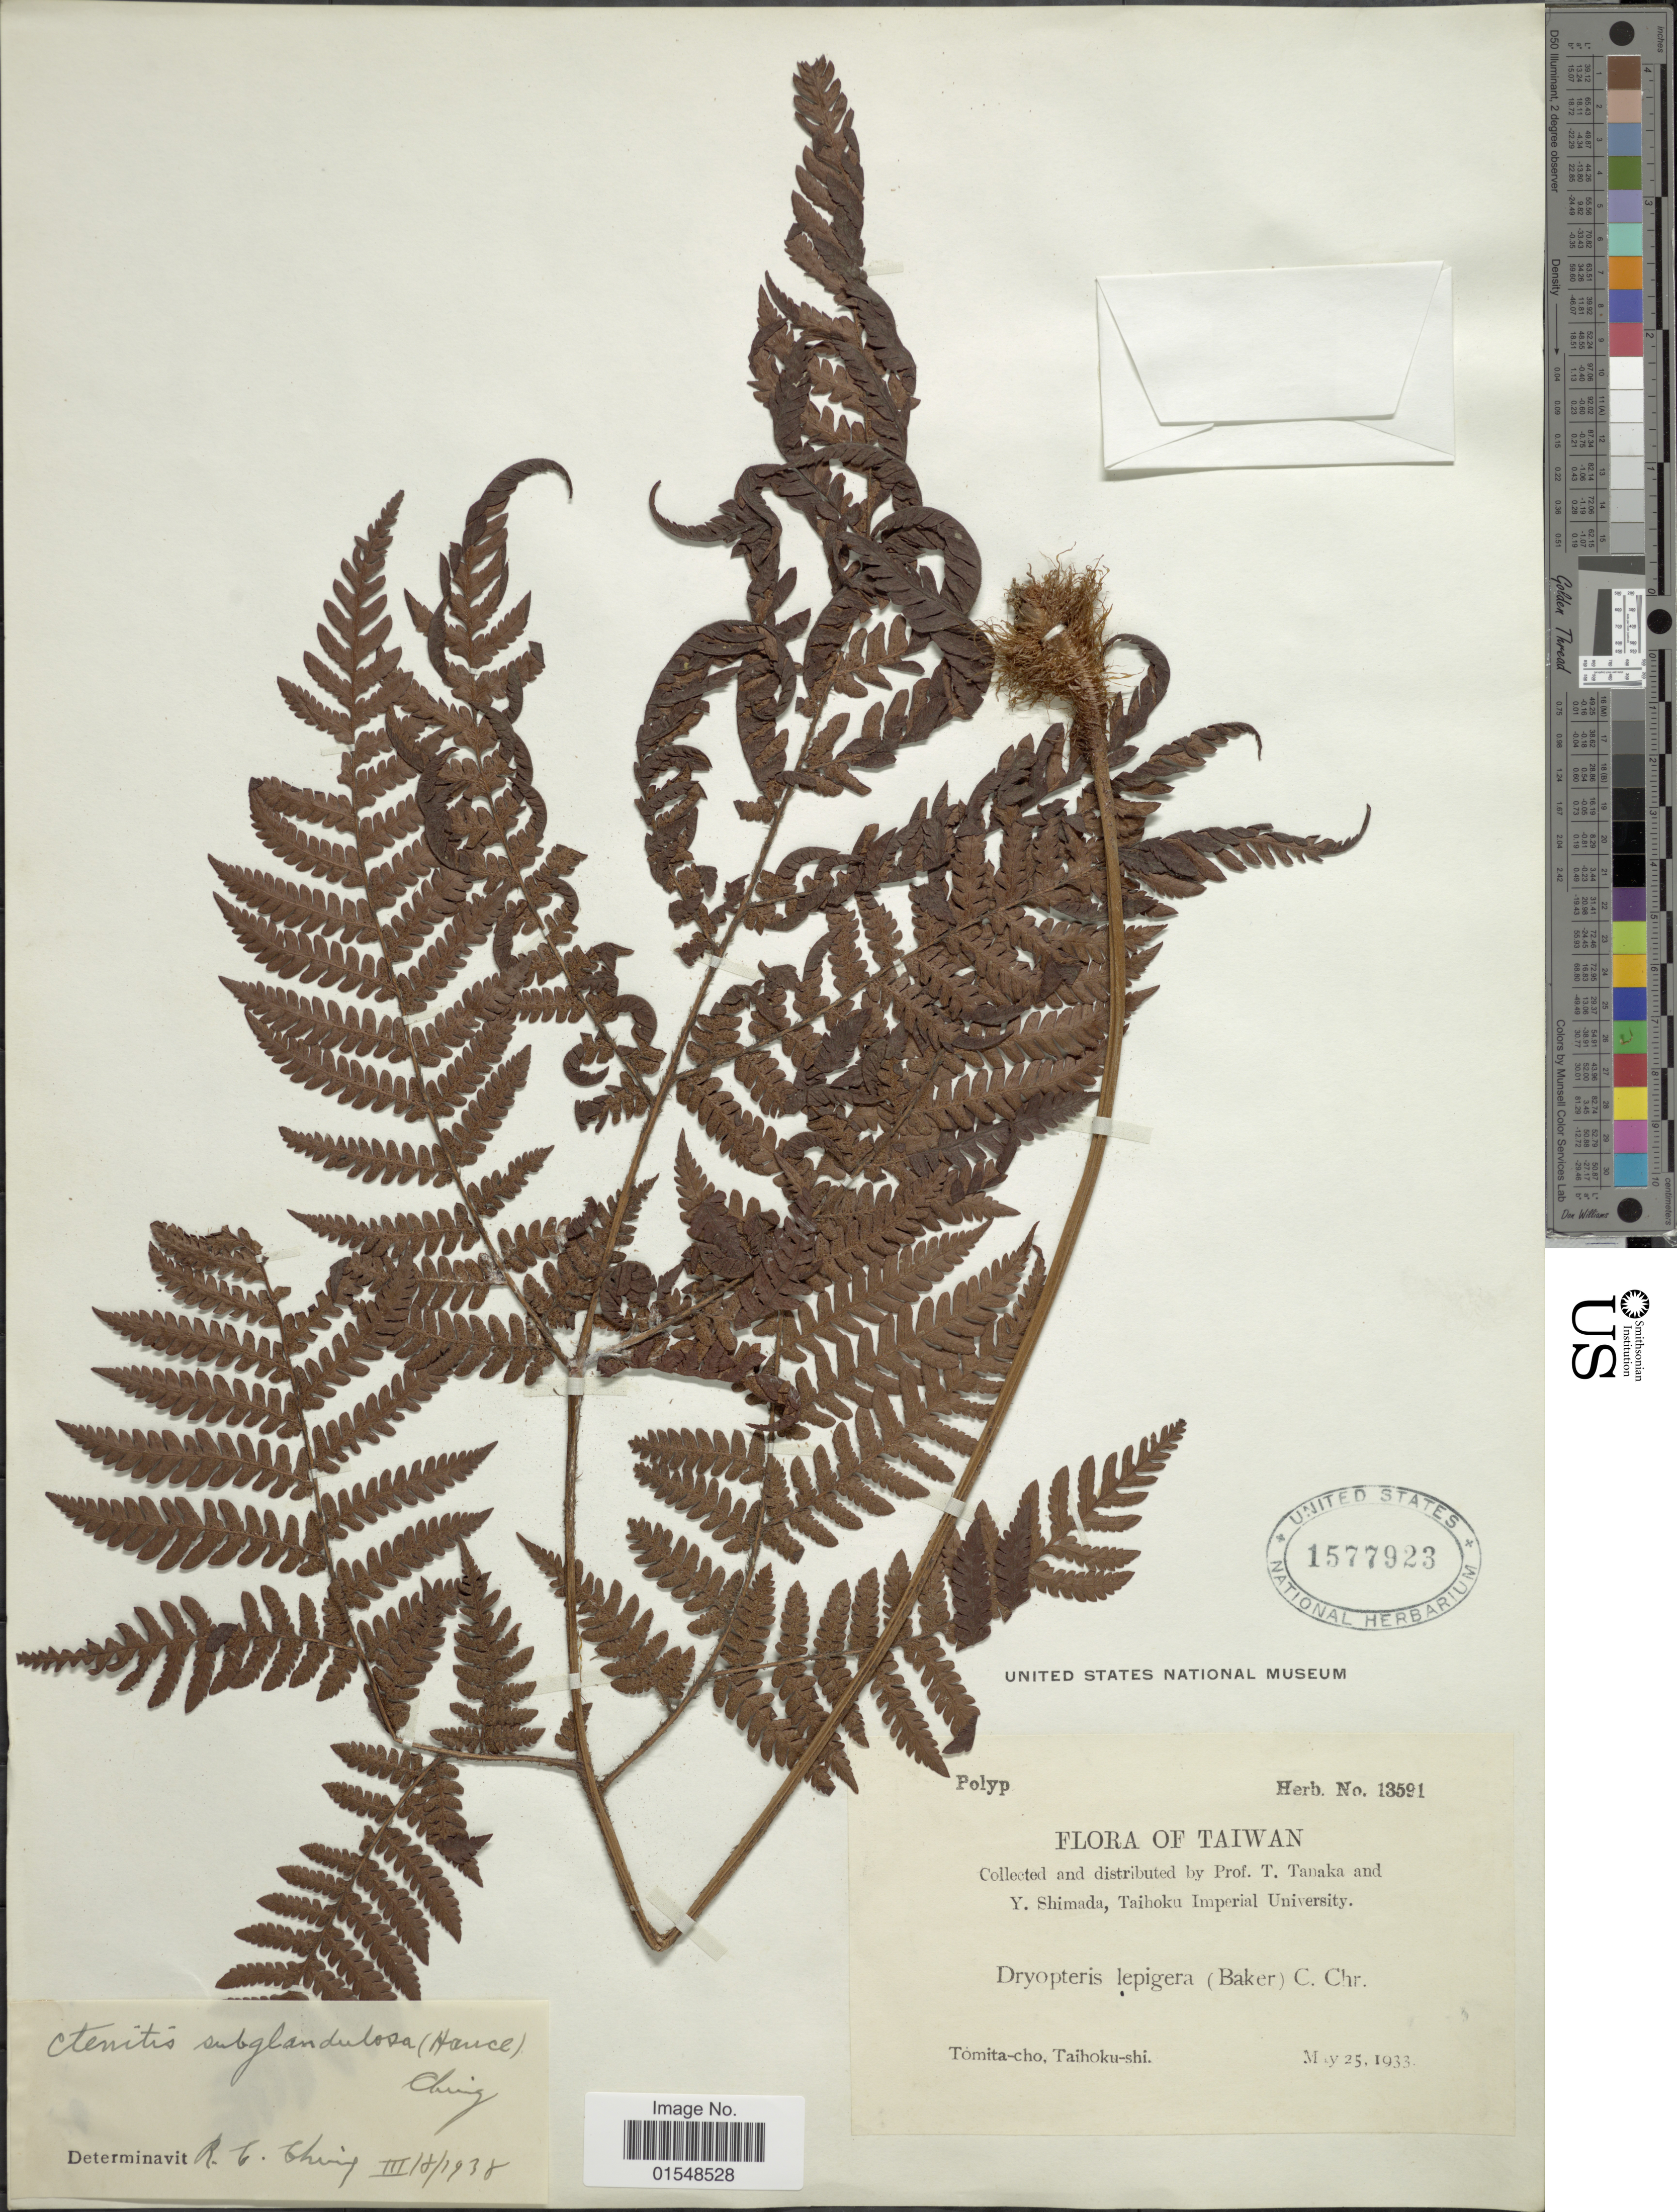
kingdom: Plantae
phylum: Tracheophyta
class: Polypodiopsida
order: Polypodiales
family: Dryopteridaceae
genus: Ctenitis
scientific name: Ctenitis subglandulosa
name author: (Hance) Ching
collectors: T. Tanaka & Y. Shimada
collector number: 13591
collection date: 1933-05-25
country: Taiwan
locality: Tomita- cho, Taihoku- shi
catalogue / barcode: US 1577923